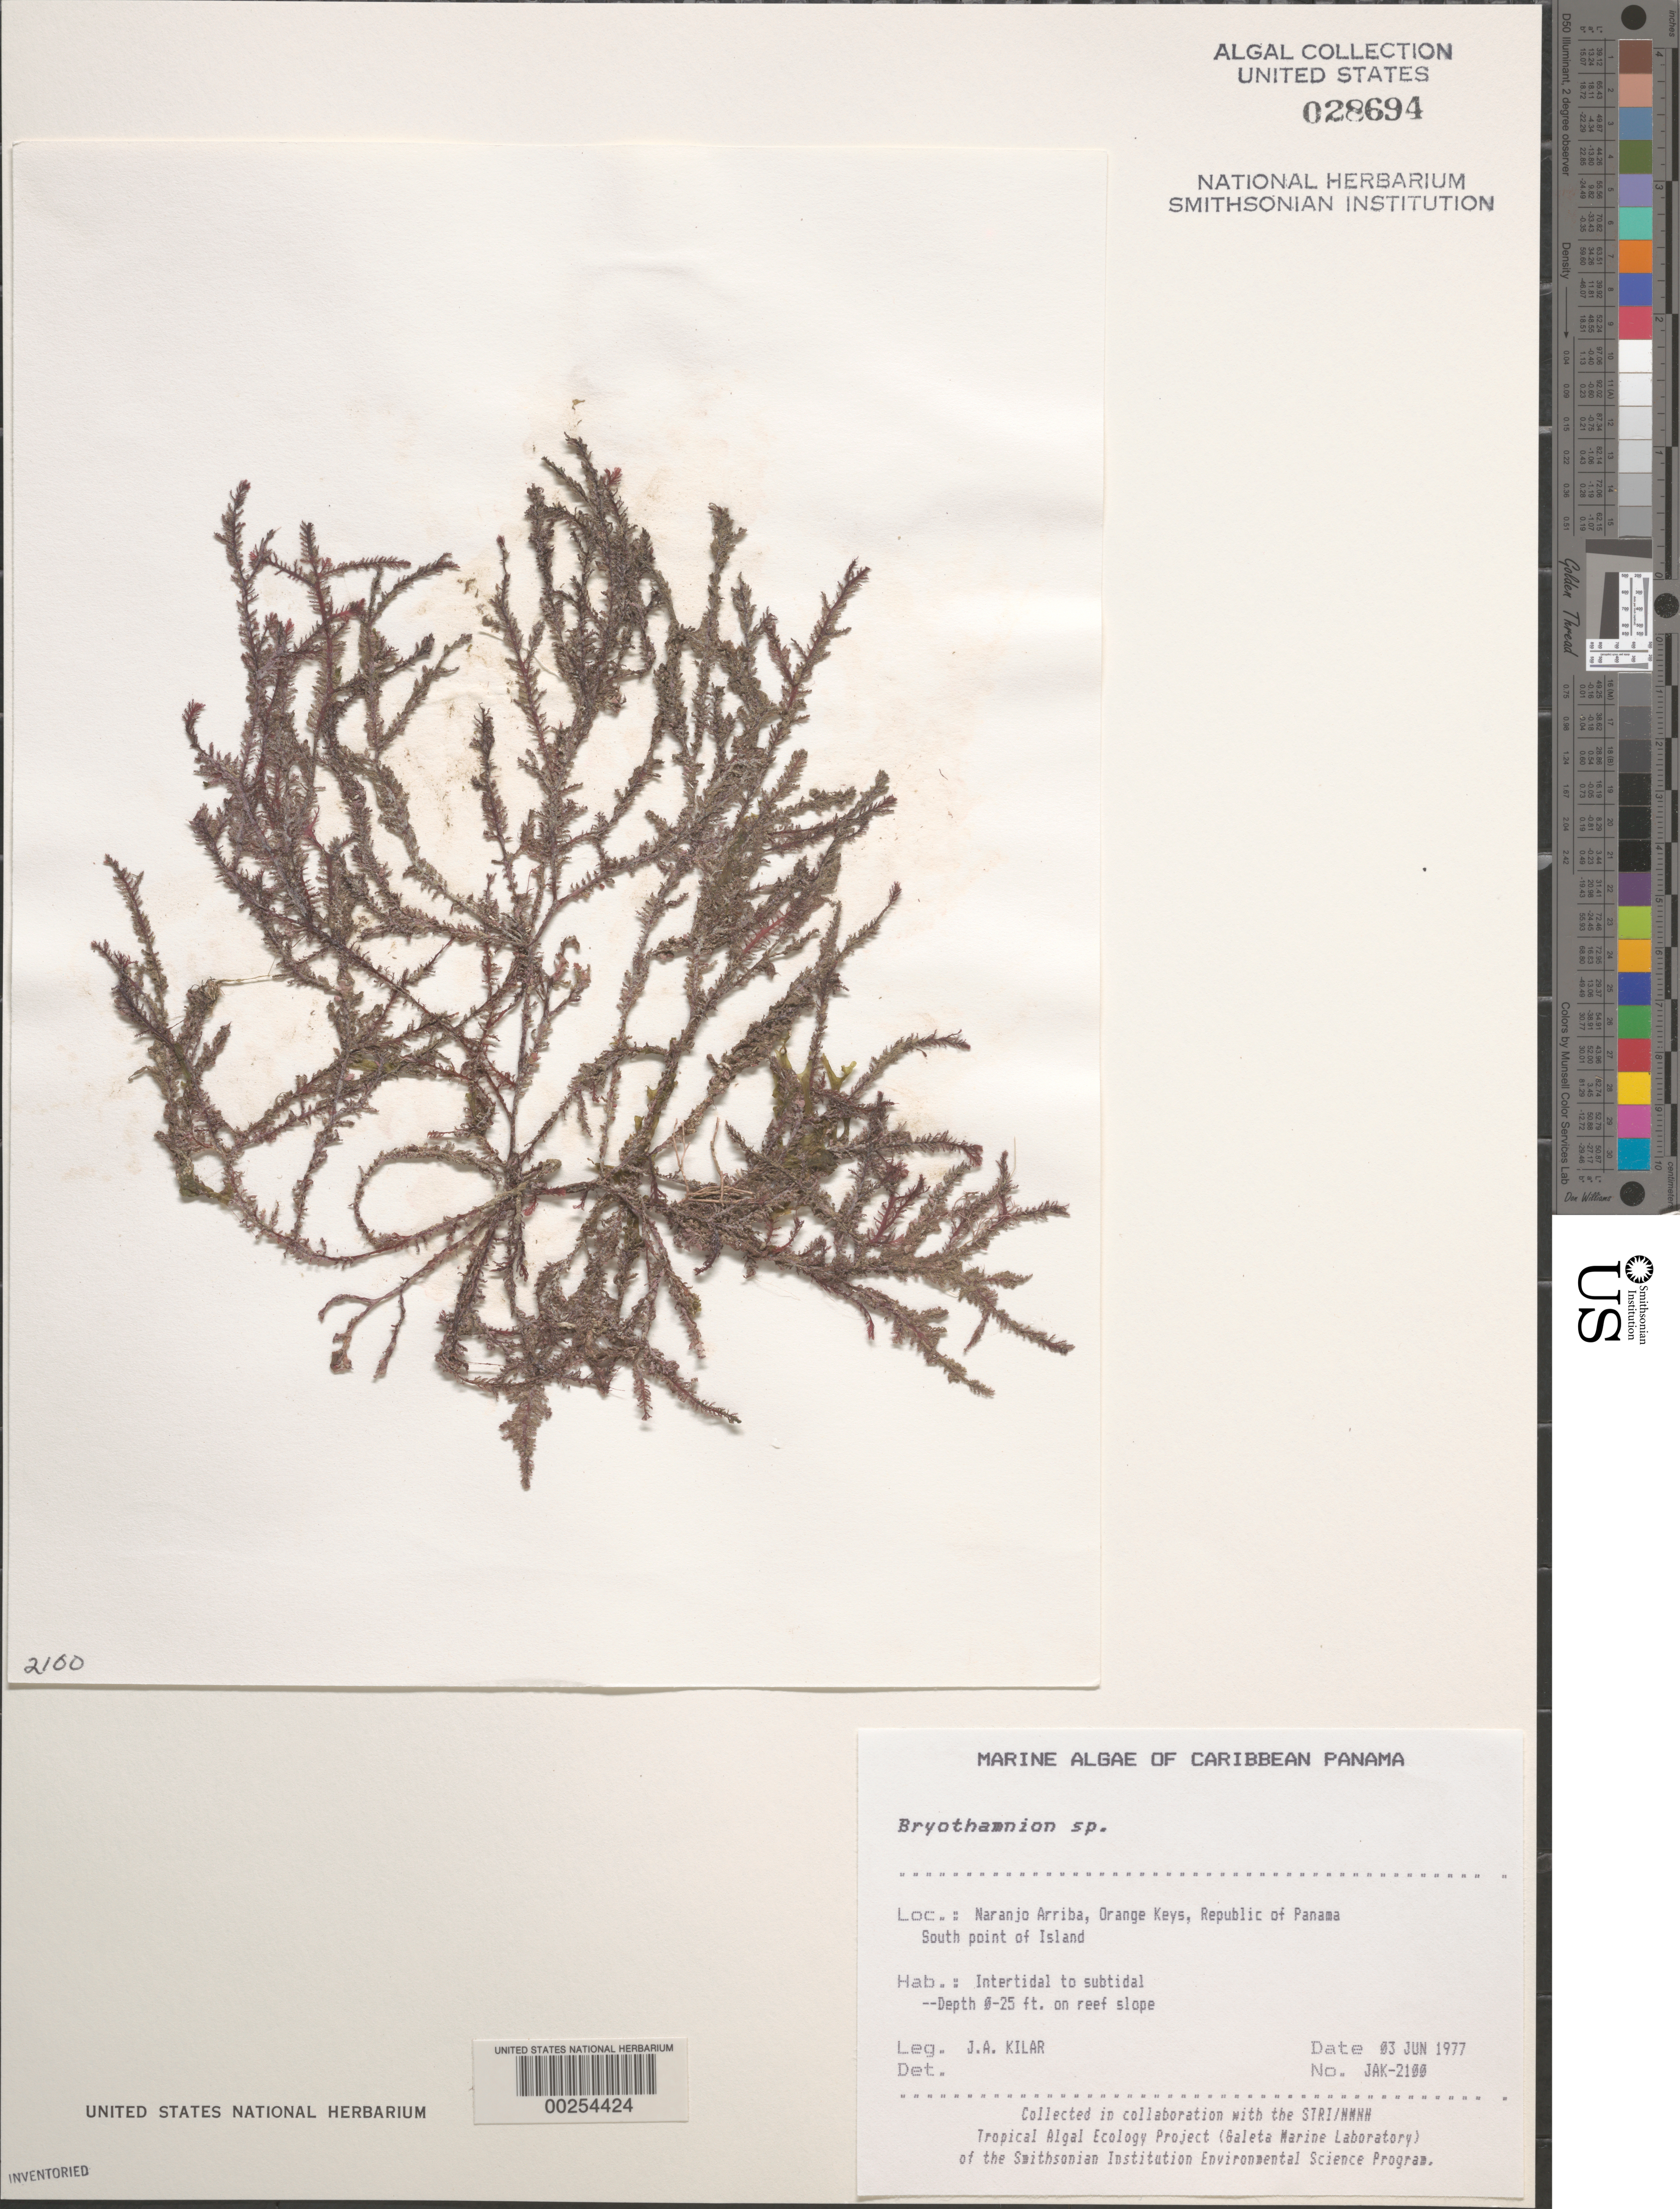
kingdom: Plantae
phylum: Rhodophyta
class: Florideophyceae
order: Ceramiales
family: Rhodomelaceae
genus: Bryothamnion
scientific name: Bryothamnion sp.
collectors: J. A. Kilar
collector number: JAK-2100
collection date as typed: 03 Jun 1979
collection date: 1979-06-03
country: Panama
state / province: Colón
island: Naranjo Arriba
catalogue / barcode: US 28694